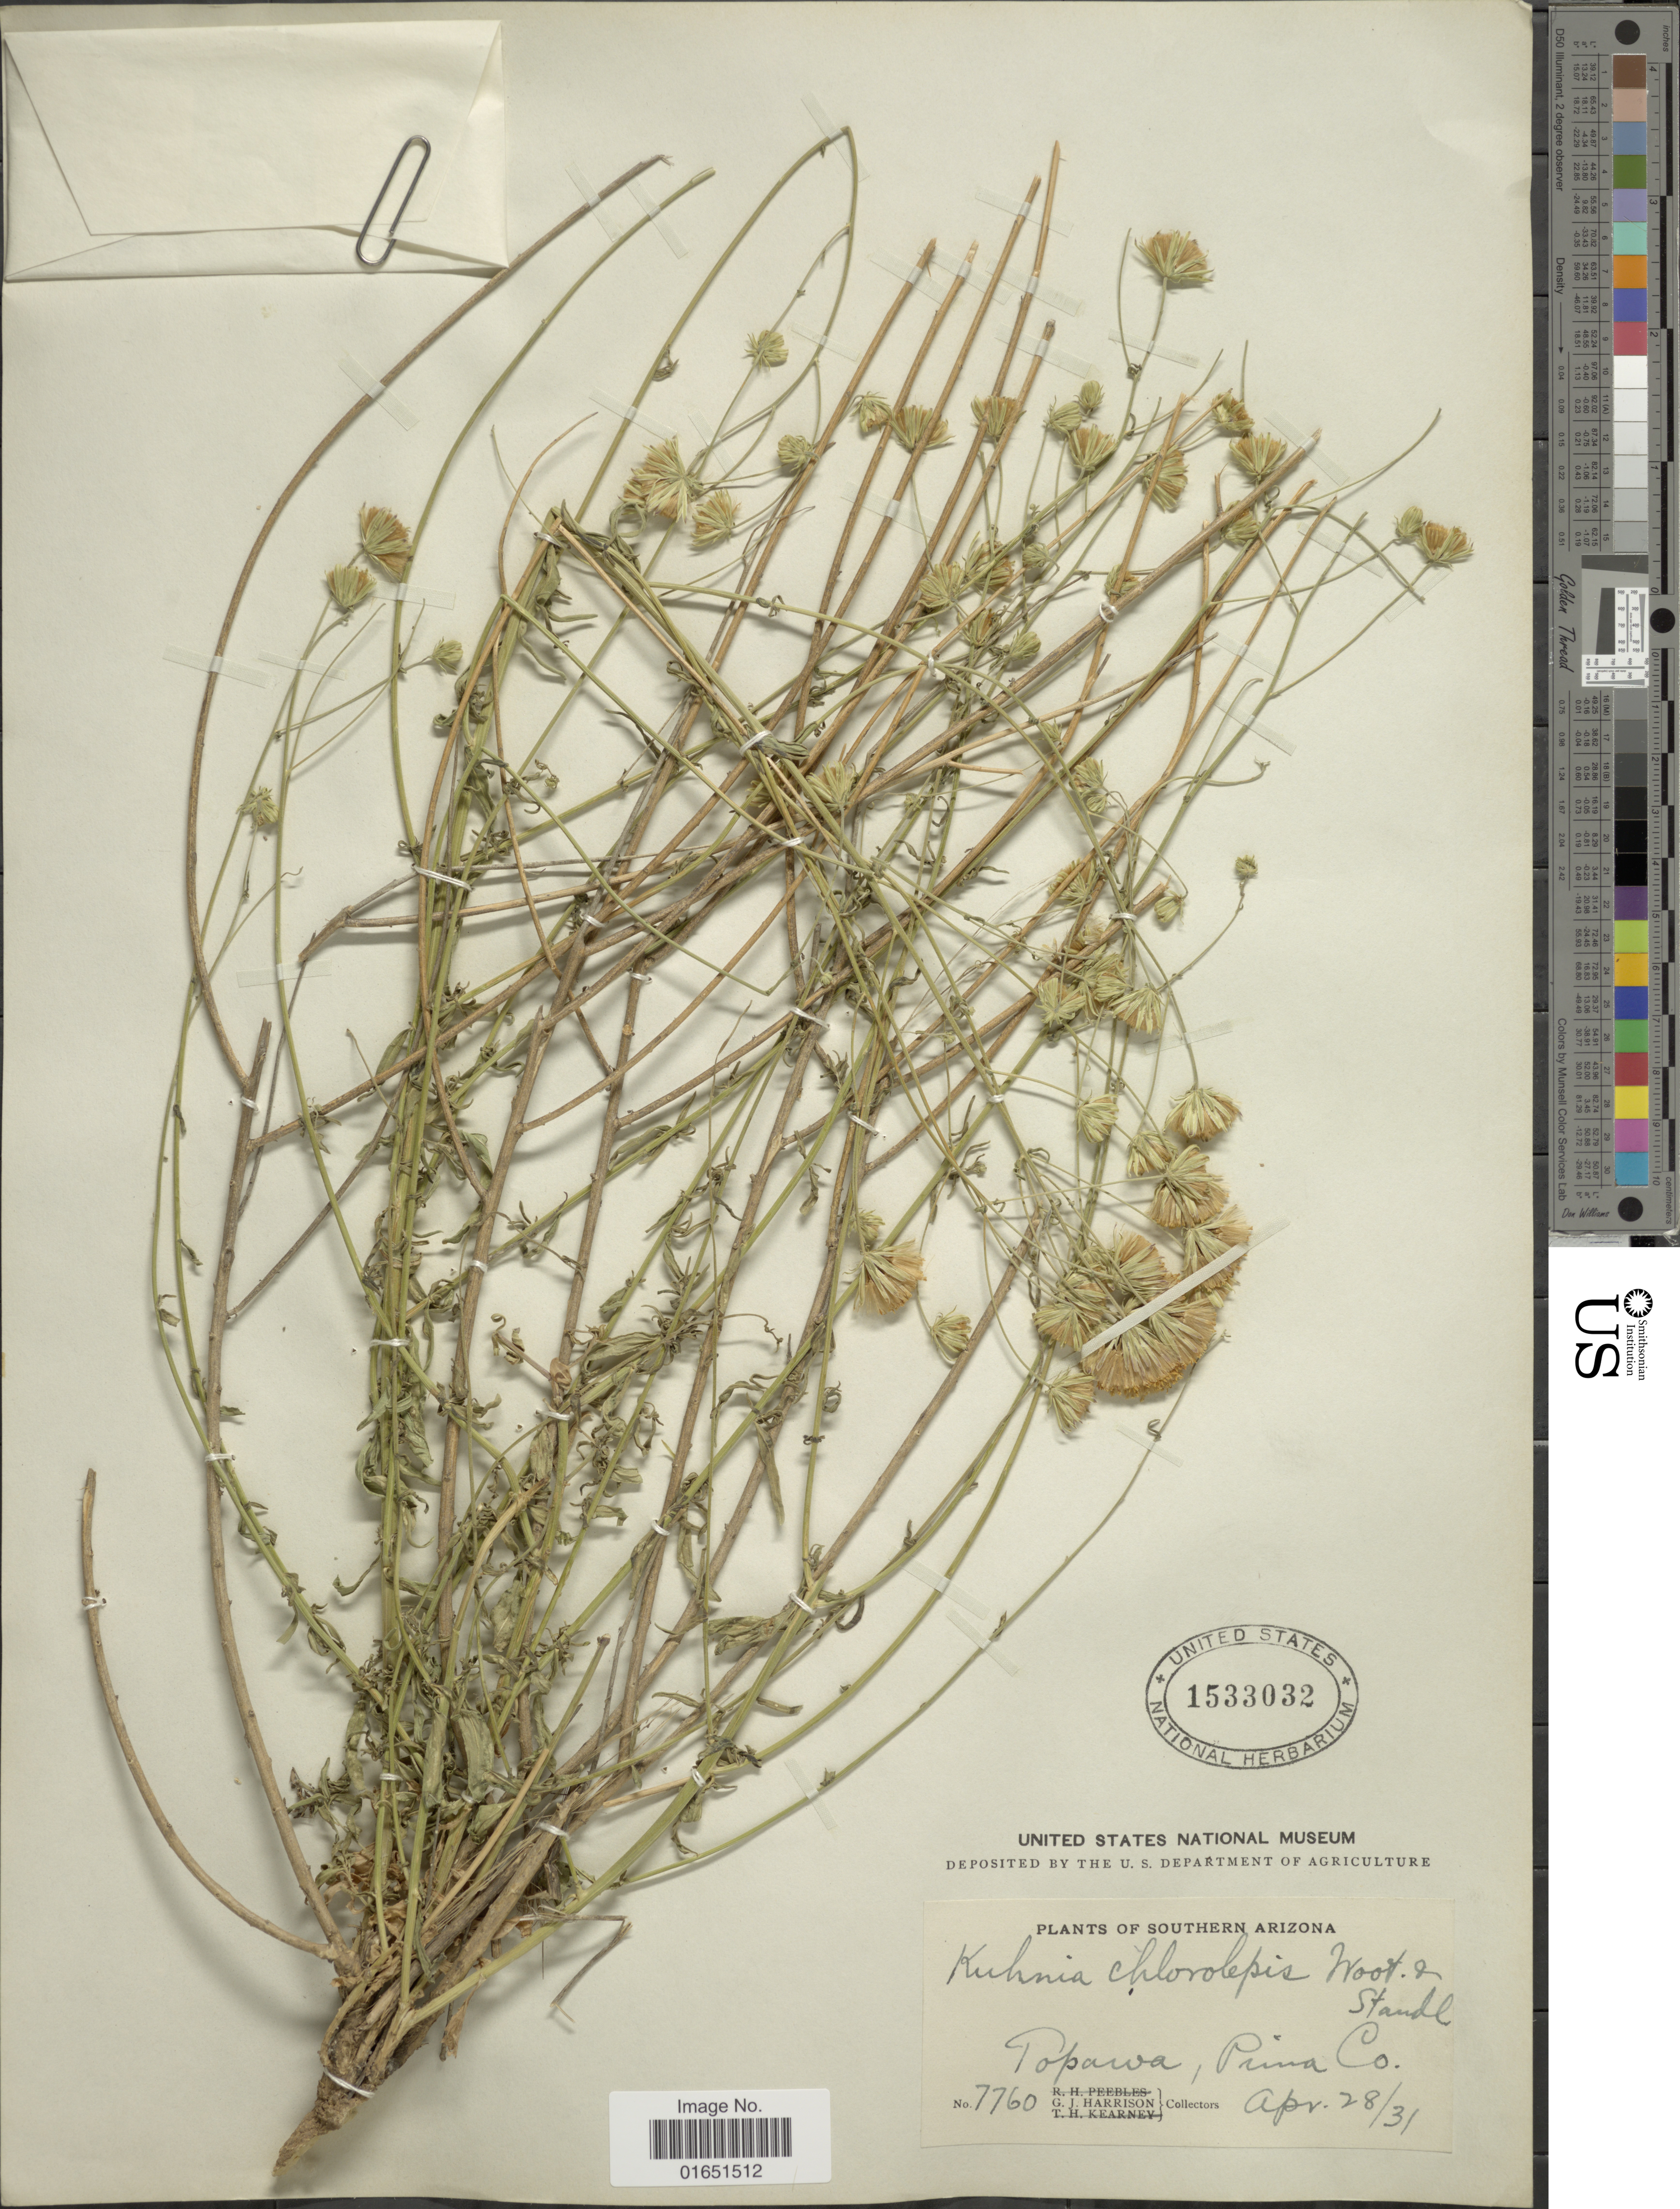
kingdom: Plantae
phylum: Tracheophyta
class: Magnoliopsida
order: Asterales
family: Asteraceae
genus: Brickellia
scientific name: Brickellia rosmarinifolia var. chlorolepis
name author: (Wooton & Standl.) W.A. Weber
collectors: G. J. Harrison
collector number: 7760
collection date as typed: Transcribed d/m/y: 28/4/31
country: United States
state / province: Arizona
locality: Southern Arizona, Topawa, Prima Co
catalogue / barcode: US 1533032